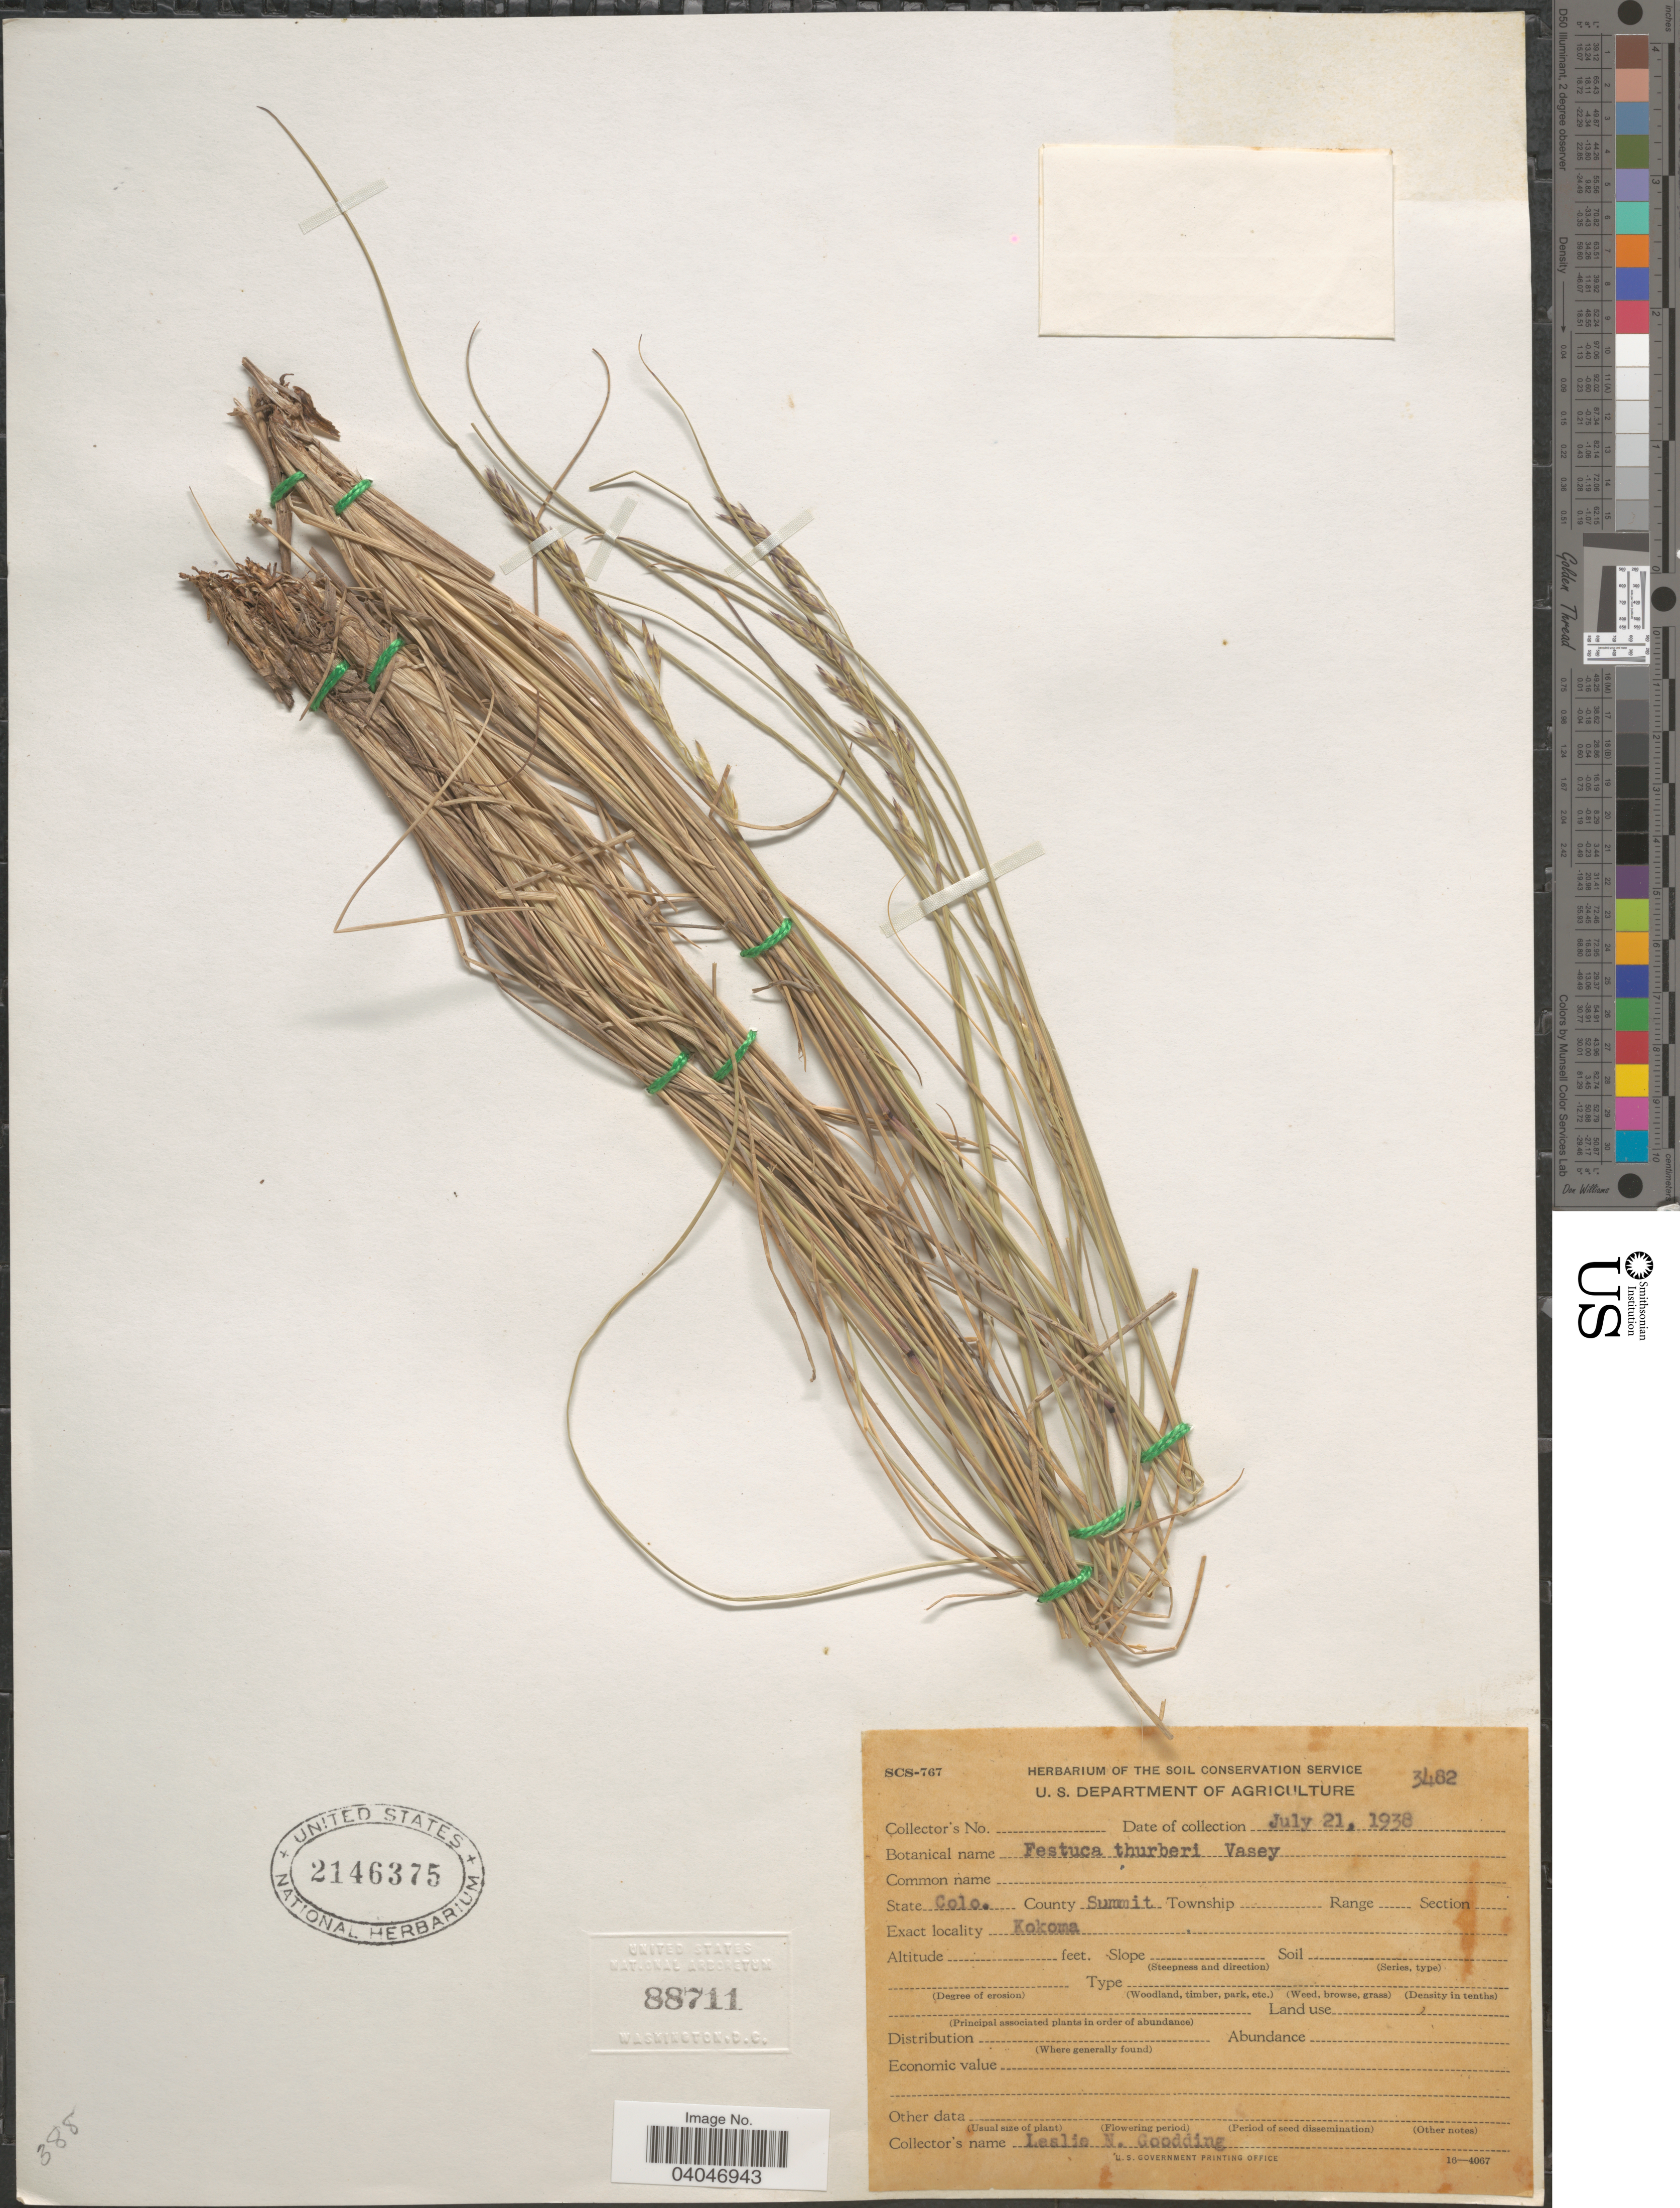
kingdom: Plantae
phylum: Tracheophyta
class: Liliopsida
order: Poales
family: Poaceae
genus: Festuca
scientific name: Festuca thurberi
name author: Vasey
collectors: L. N. Goodding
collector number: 3482?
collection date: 1938-07-21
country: United States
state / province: Colorado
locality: County Summit. Kokoma.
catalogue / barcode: US 2146375